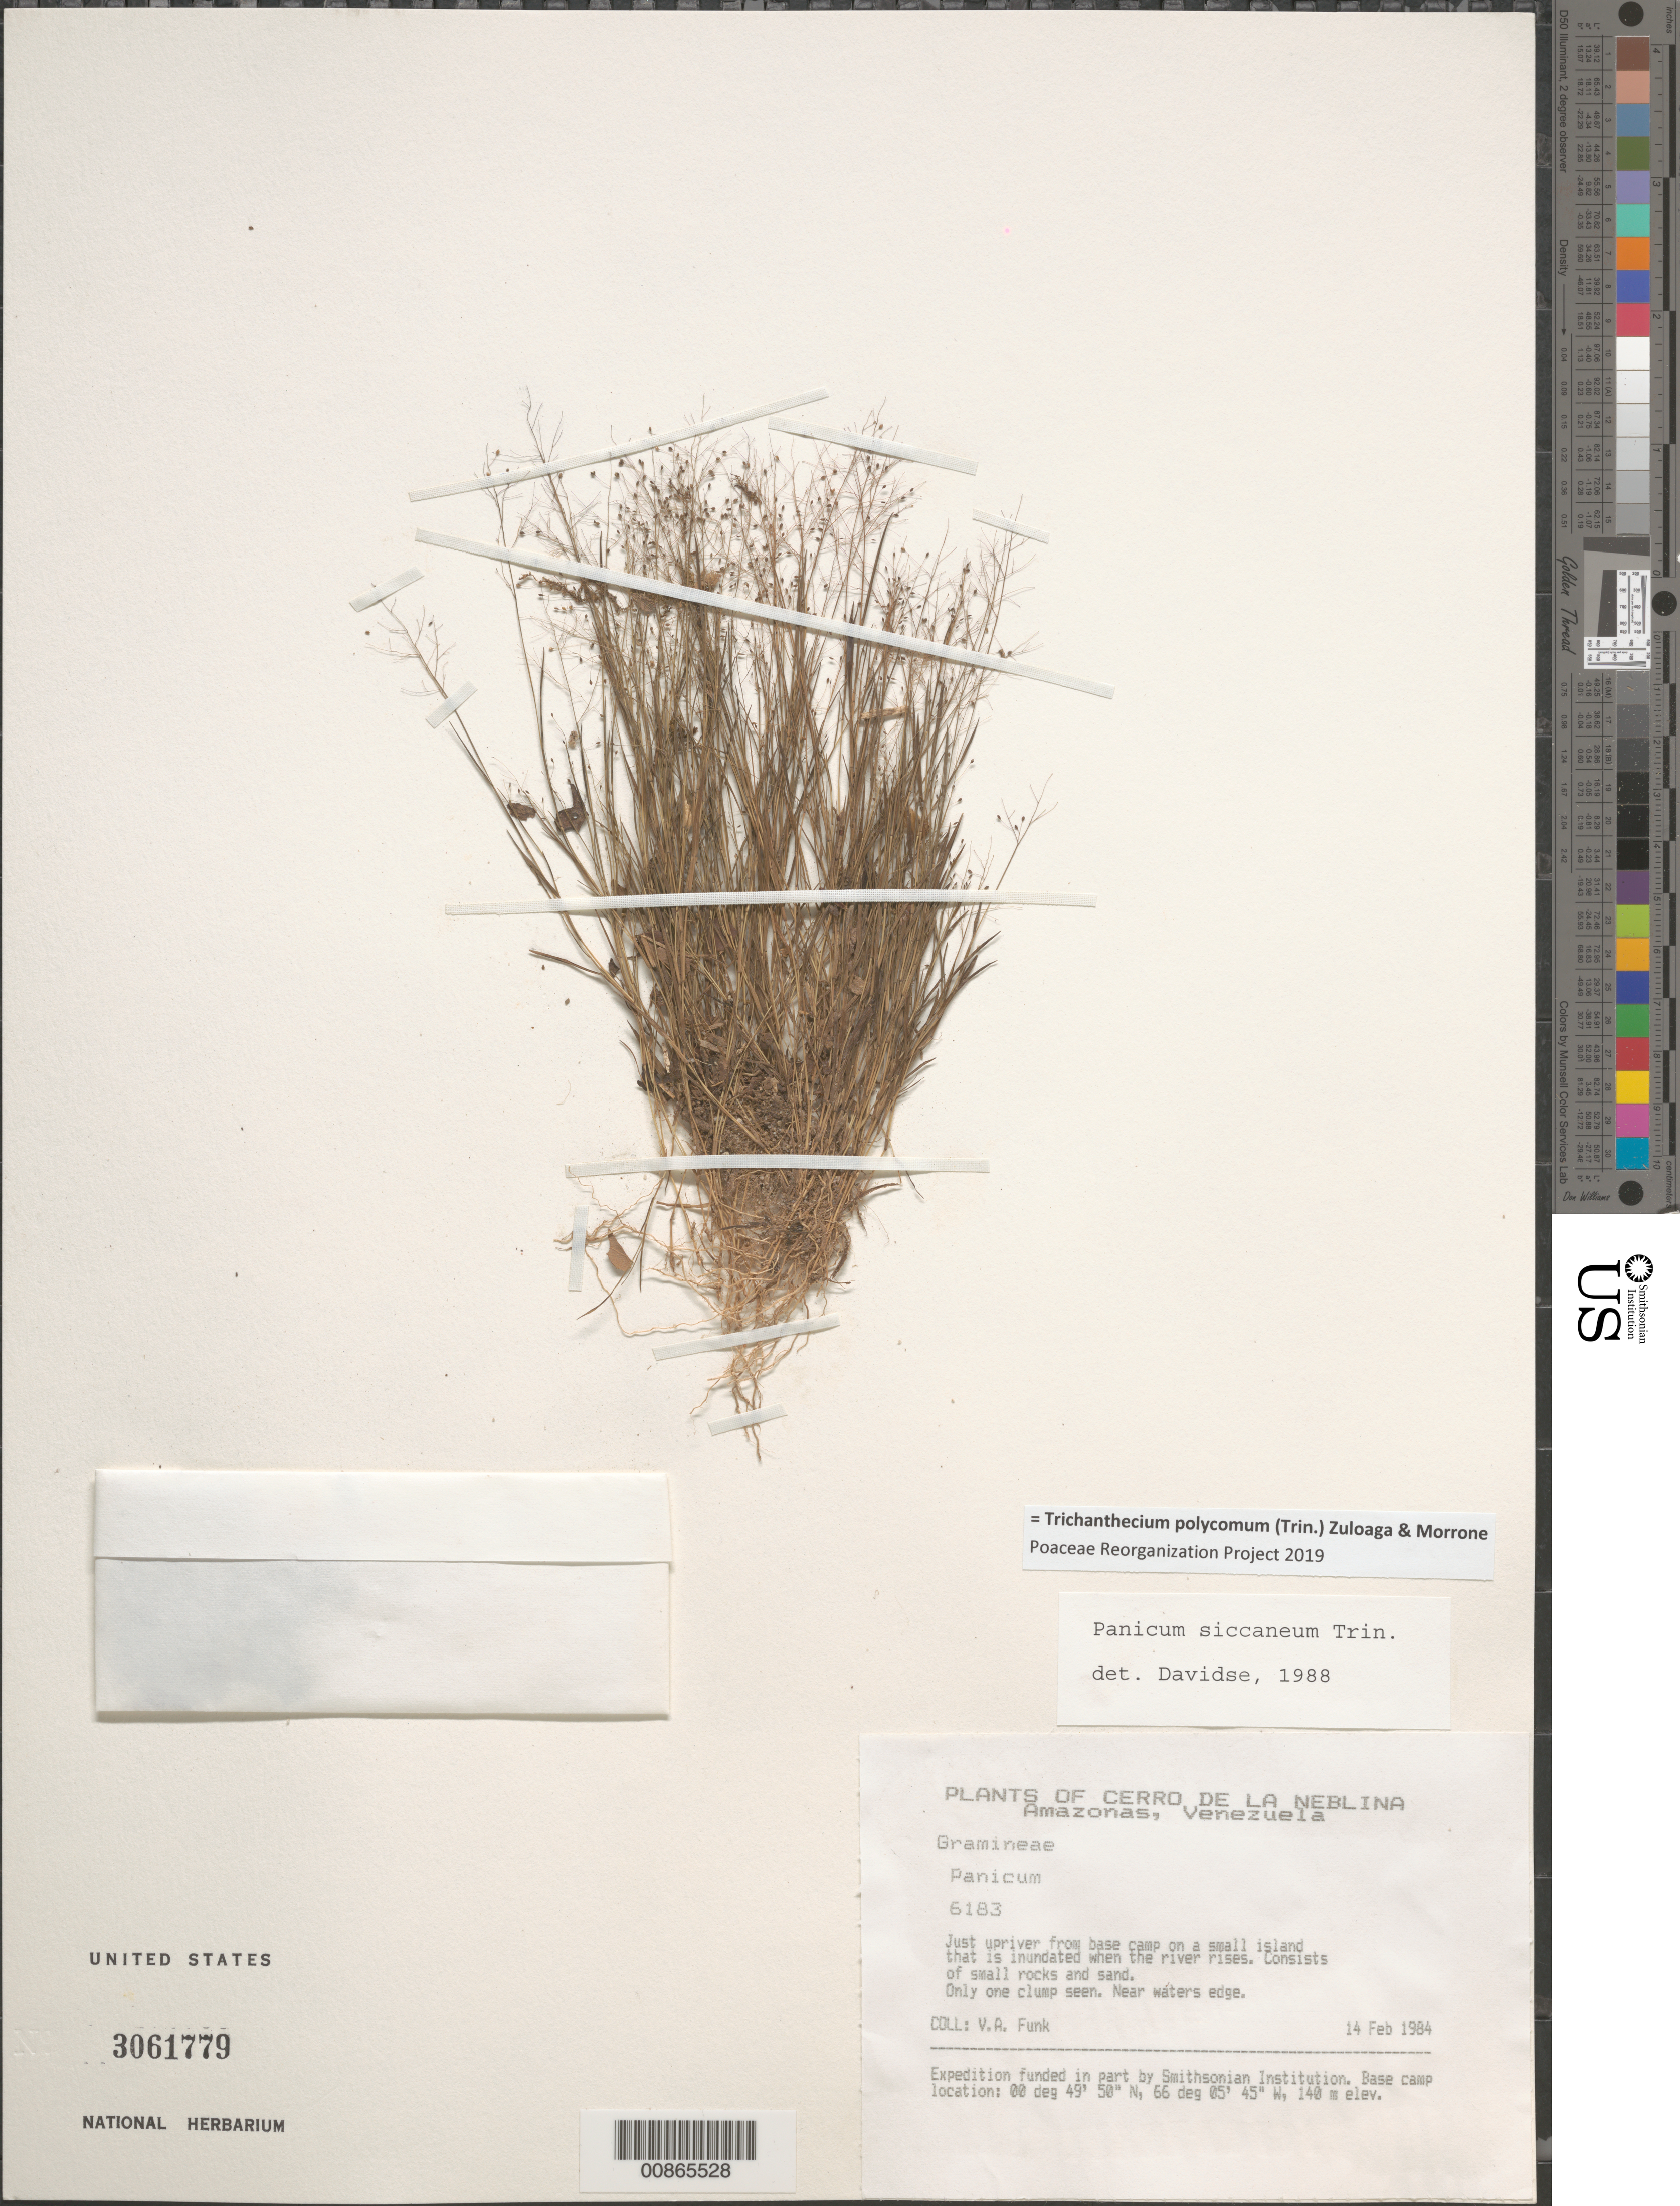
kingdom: Plantae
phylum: Tracheophyta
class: Liliopsida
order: Poales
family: Poaceae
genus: Trichanthecium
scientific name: Trichanthecium polycomum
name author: (Trin.) Zuloaga & Morrone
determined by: Poaceae Reorganization Project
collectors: V. Funk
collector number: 6183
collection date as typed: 14-Feb-84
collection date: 1984-02-14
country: Venezuela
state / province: Amazonas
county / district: Río Negro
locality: Cerro de la Neblina, upriver from base camp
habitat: Small island, inundated when river rises; consists of small rocks and sand; near water's edge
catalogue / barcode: US 3061779